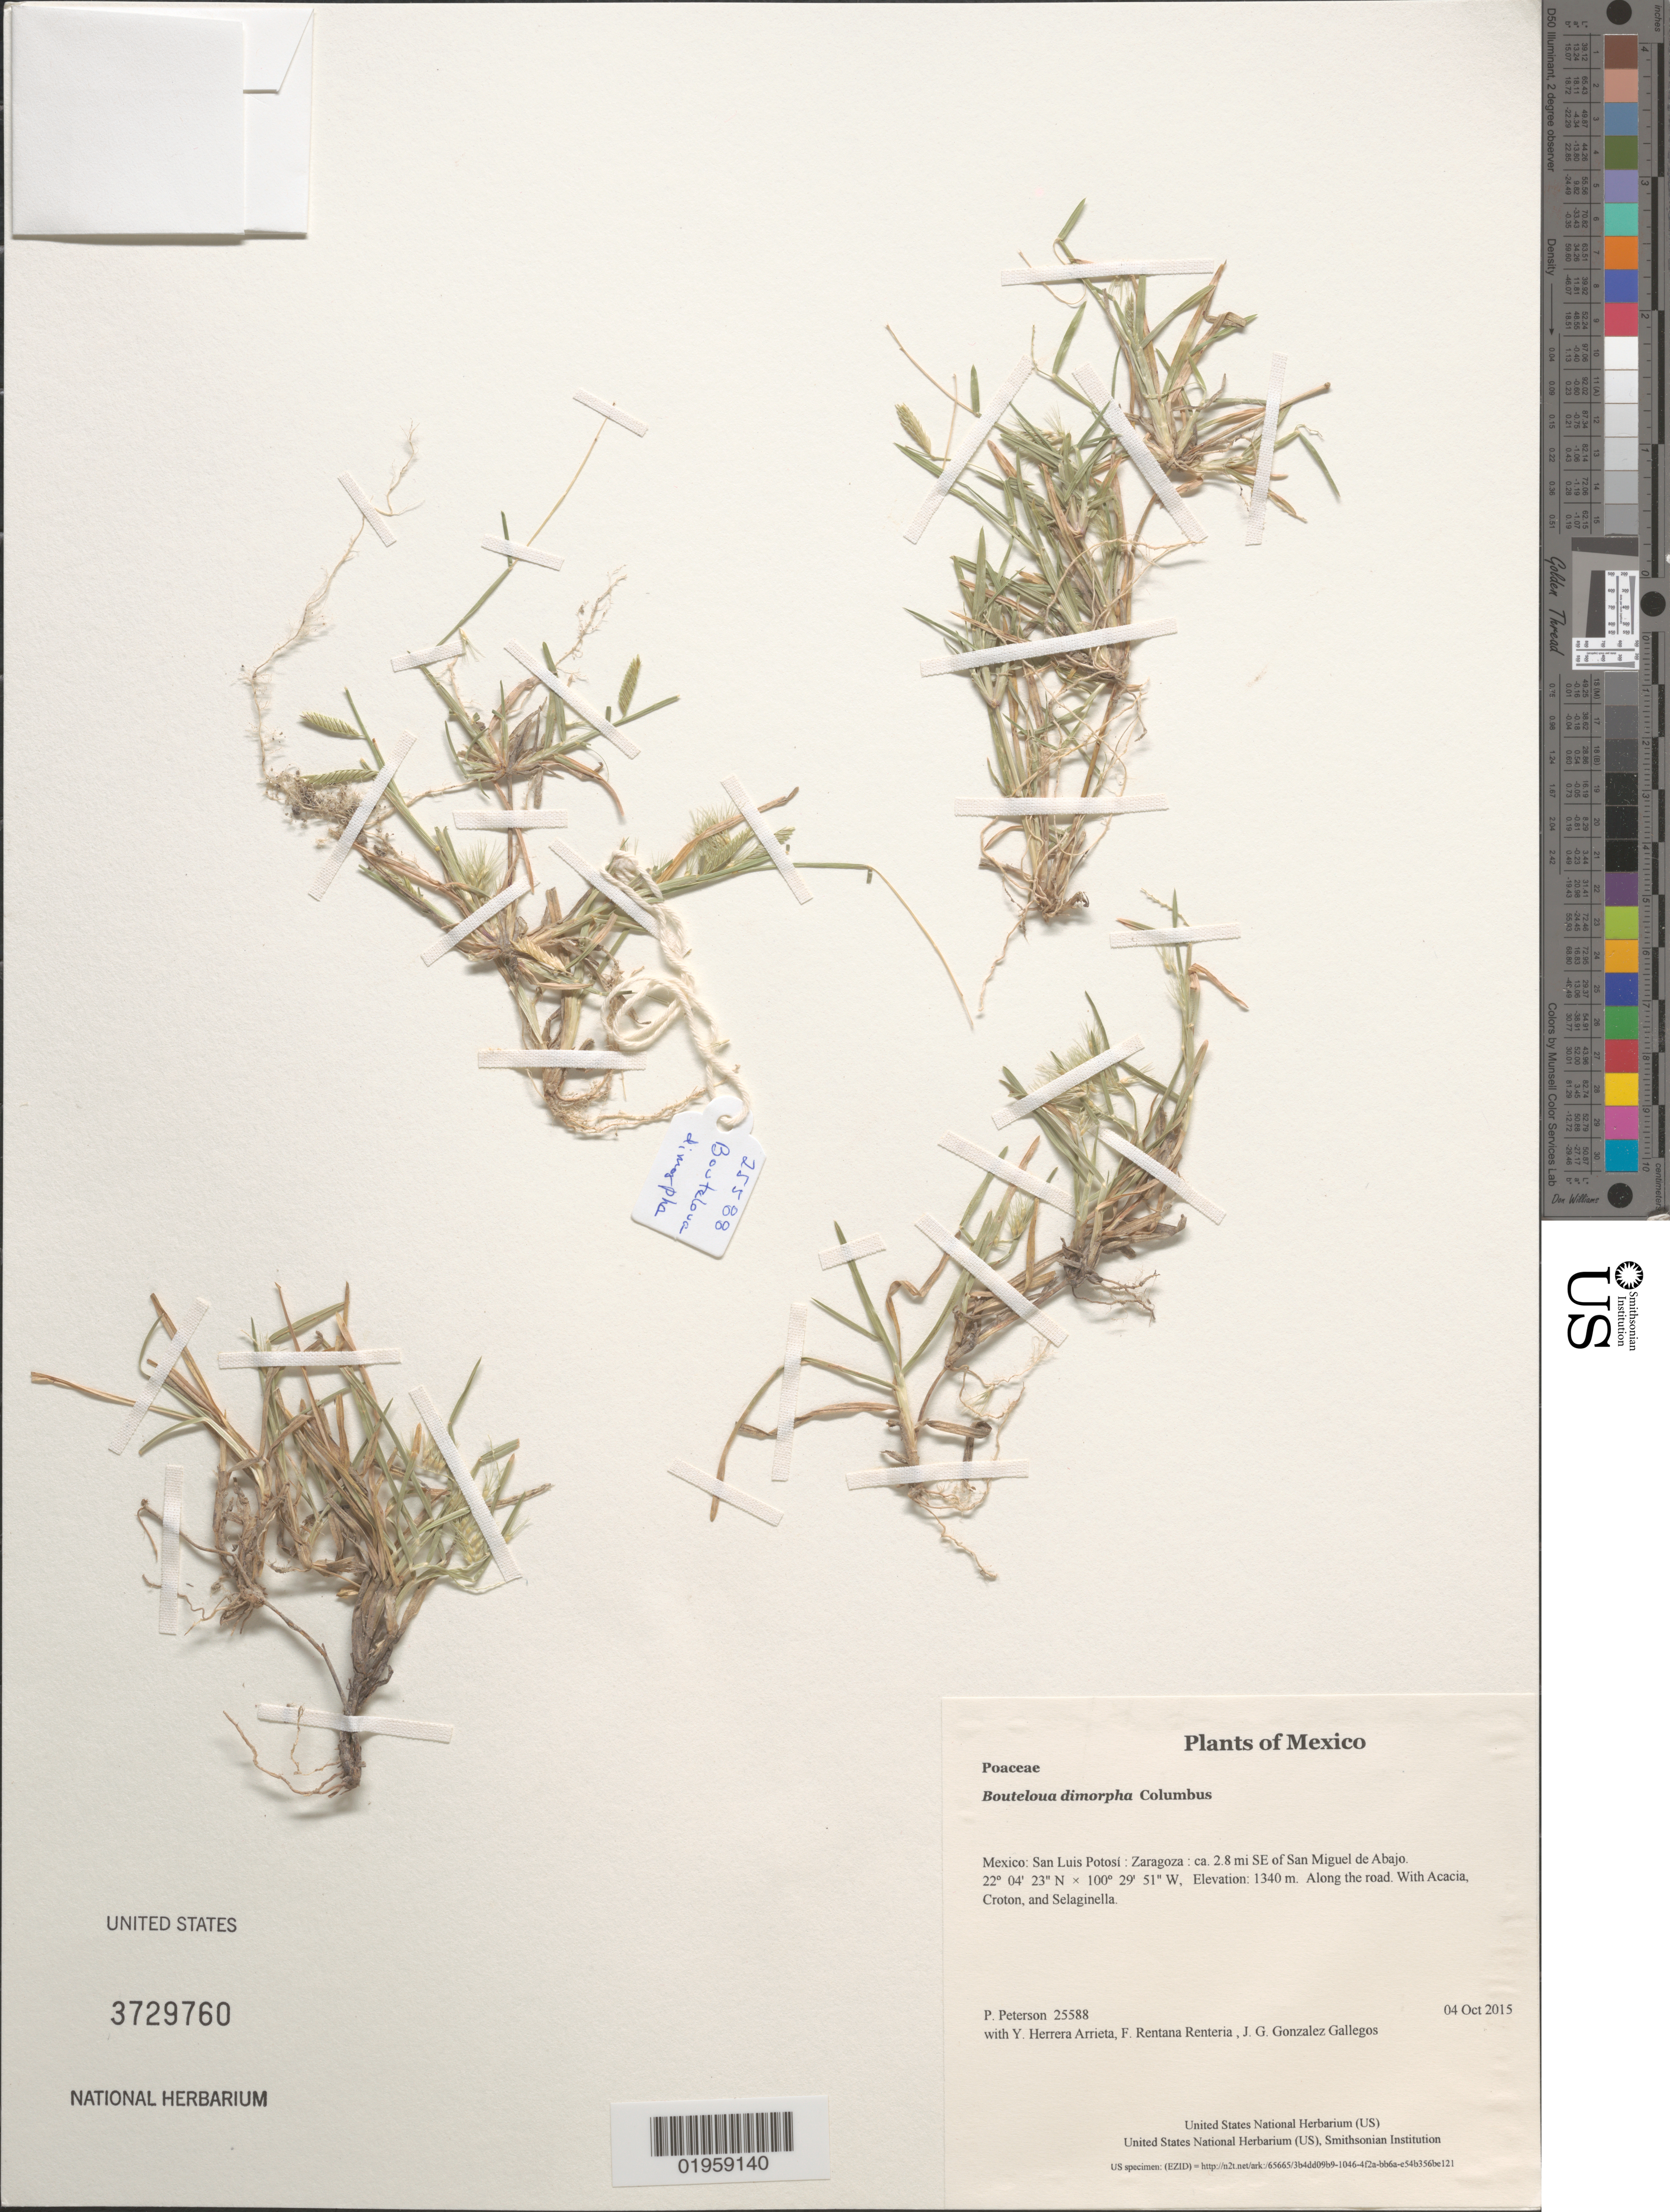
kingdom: Plantae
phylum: Tracheophyta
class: Liliopsida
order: Poales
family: Poaceae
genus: Bouteloua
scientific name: Bouteloua dimorpha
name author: Columbus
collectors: P. M. Peterson, Y. Herrera Arrieta, F. Rentana Renteria & J. G. Gonzalez Gallegos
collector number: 25588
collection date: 2015-10-04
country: Mexico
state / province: San Luis Potosí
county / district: Zaragoza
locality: ca. 2.8 mi SE of San Miguel de Abajo.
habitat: Along the road.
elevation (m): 1340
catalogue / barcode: US 3729760